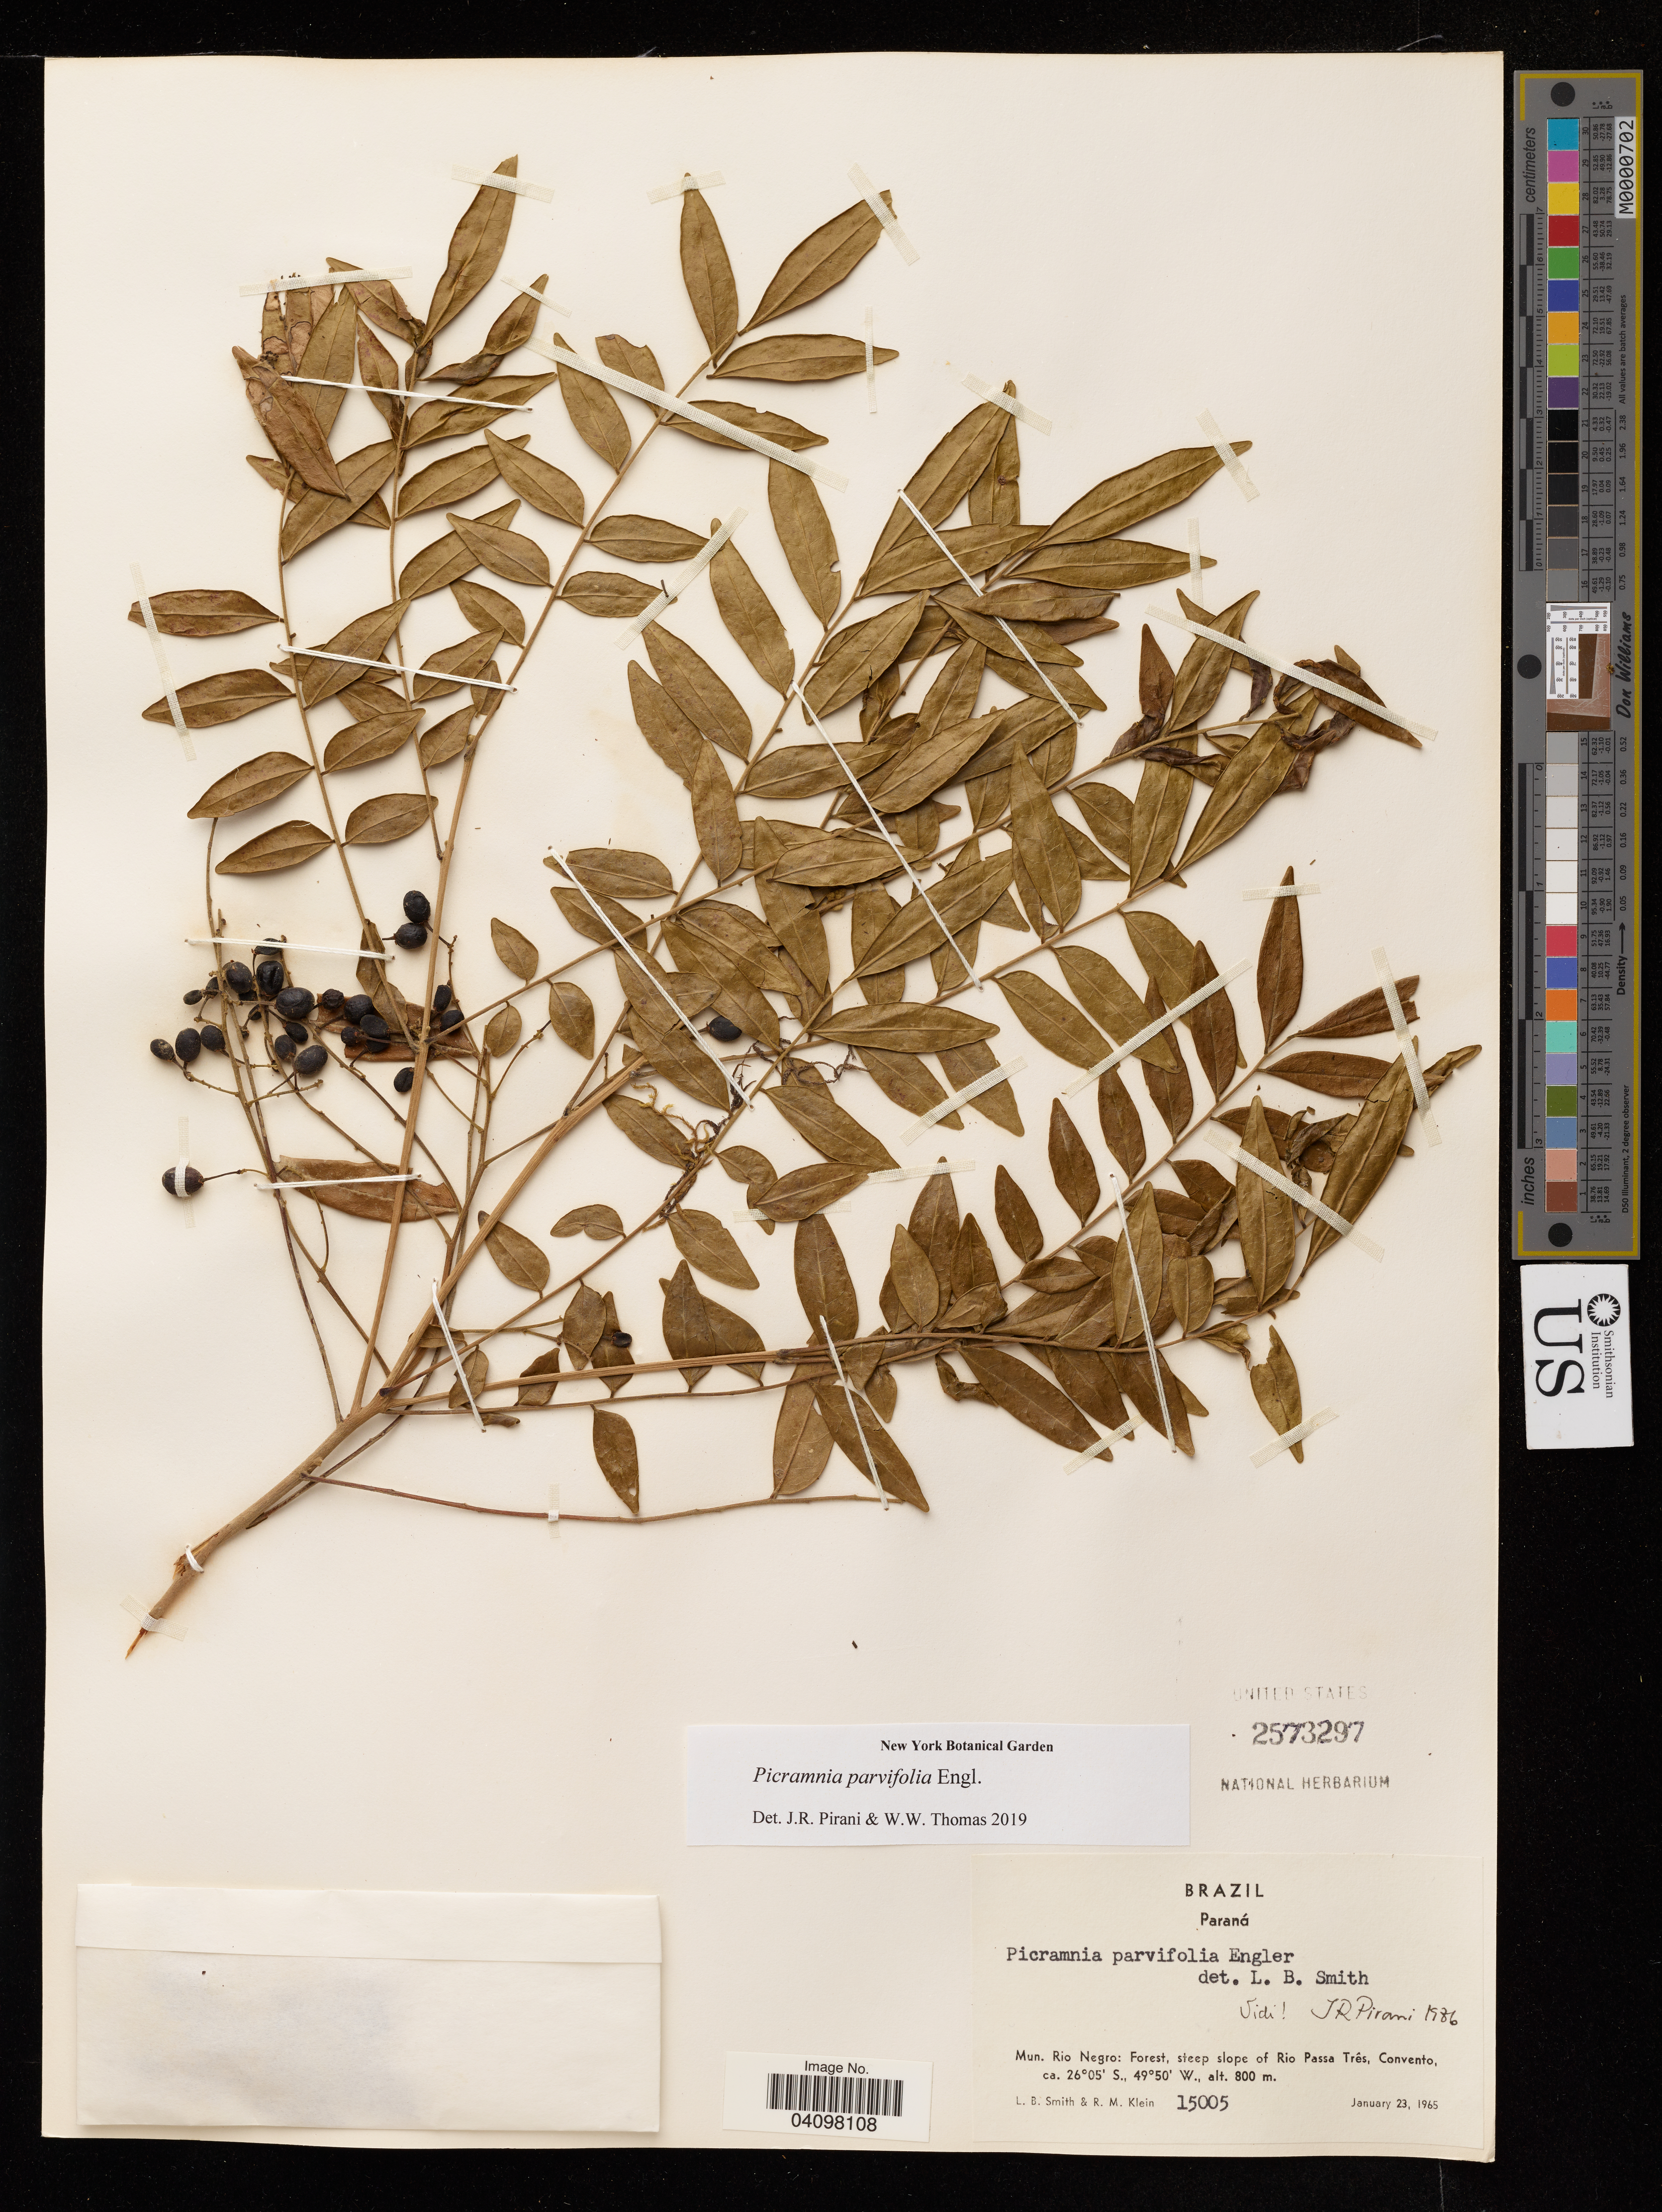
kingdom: Plantae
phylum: Tracheophyta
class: Magnoliopsida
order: Picramniales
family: Picramniaceae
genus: Picramnia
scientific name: Picramnia parvifolia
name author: Engl.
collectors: L. Smith & R. Klein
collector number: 15005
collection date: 1965-01-23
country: Brazil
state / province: Paraná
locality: Mun. Rio Negro: Forest, steep slope of Rio Passa Tres, Convento.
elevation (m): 800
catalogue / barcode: US 2573297